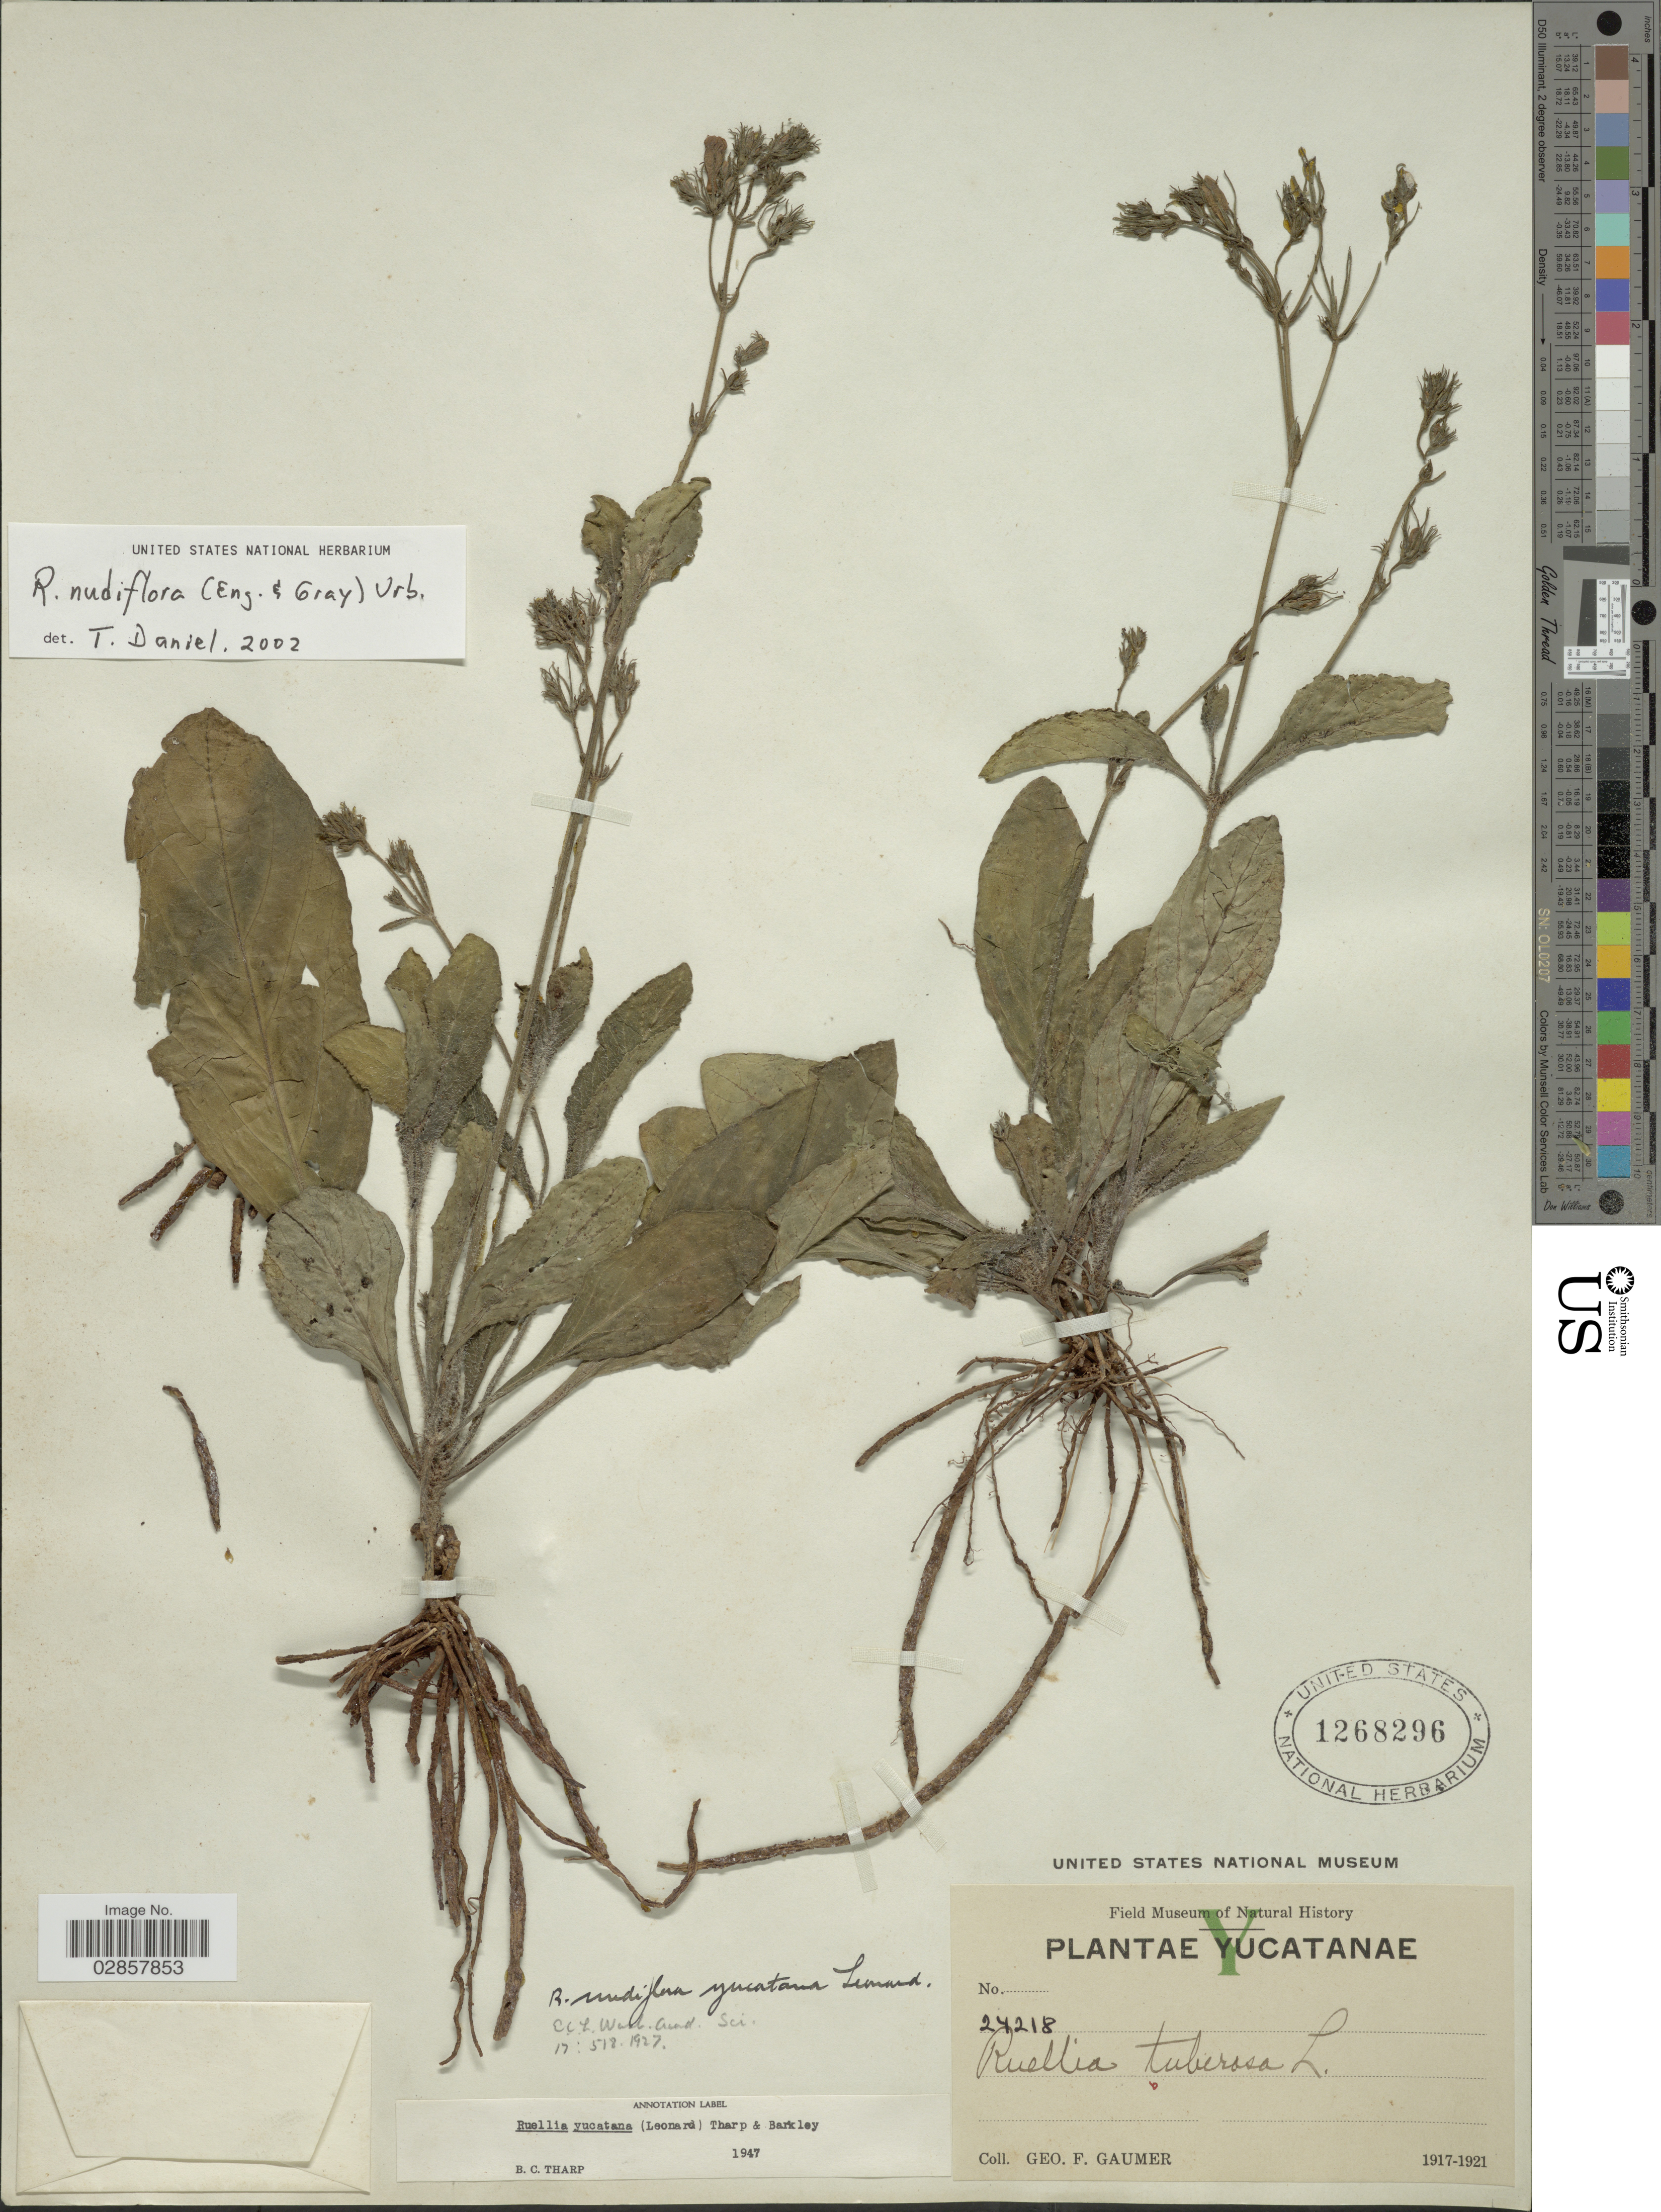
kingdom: Plantae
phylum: Tracheophyta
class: Magnoliopsida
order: Lamiales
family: Acanthaceae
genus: Ruellia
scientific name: Ruellia nudiflora var. yucatana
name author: Leonard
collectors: G. F. Gaumer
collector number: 24218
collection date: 1917/1921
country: Mexico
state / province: Yucatán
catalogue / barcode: US 1268296